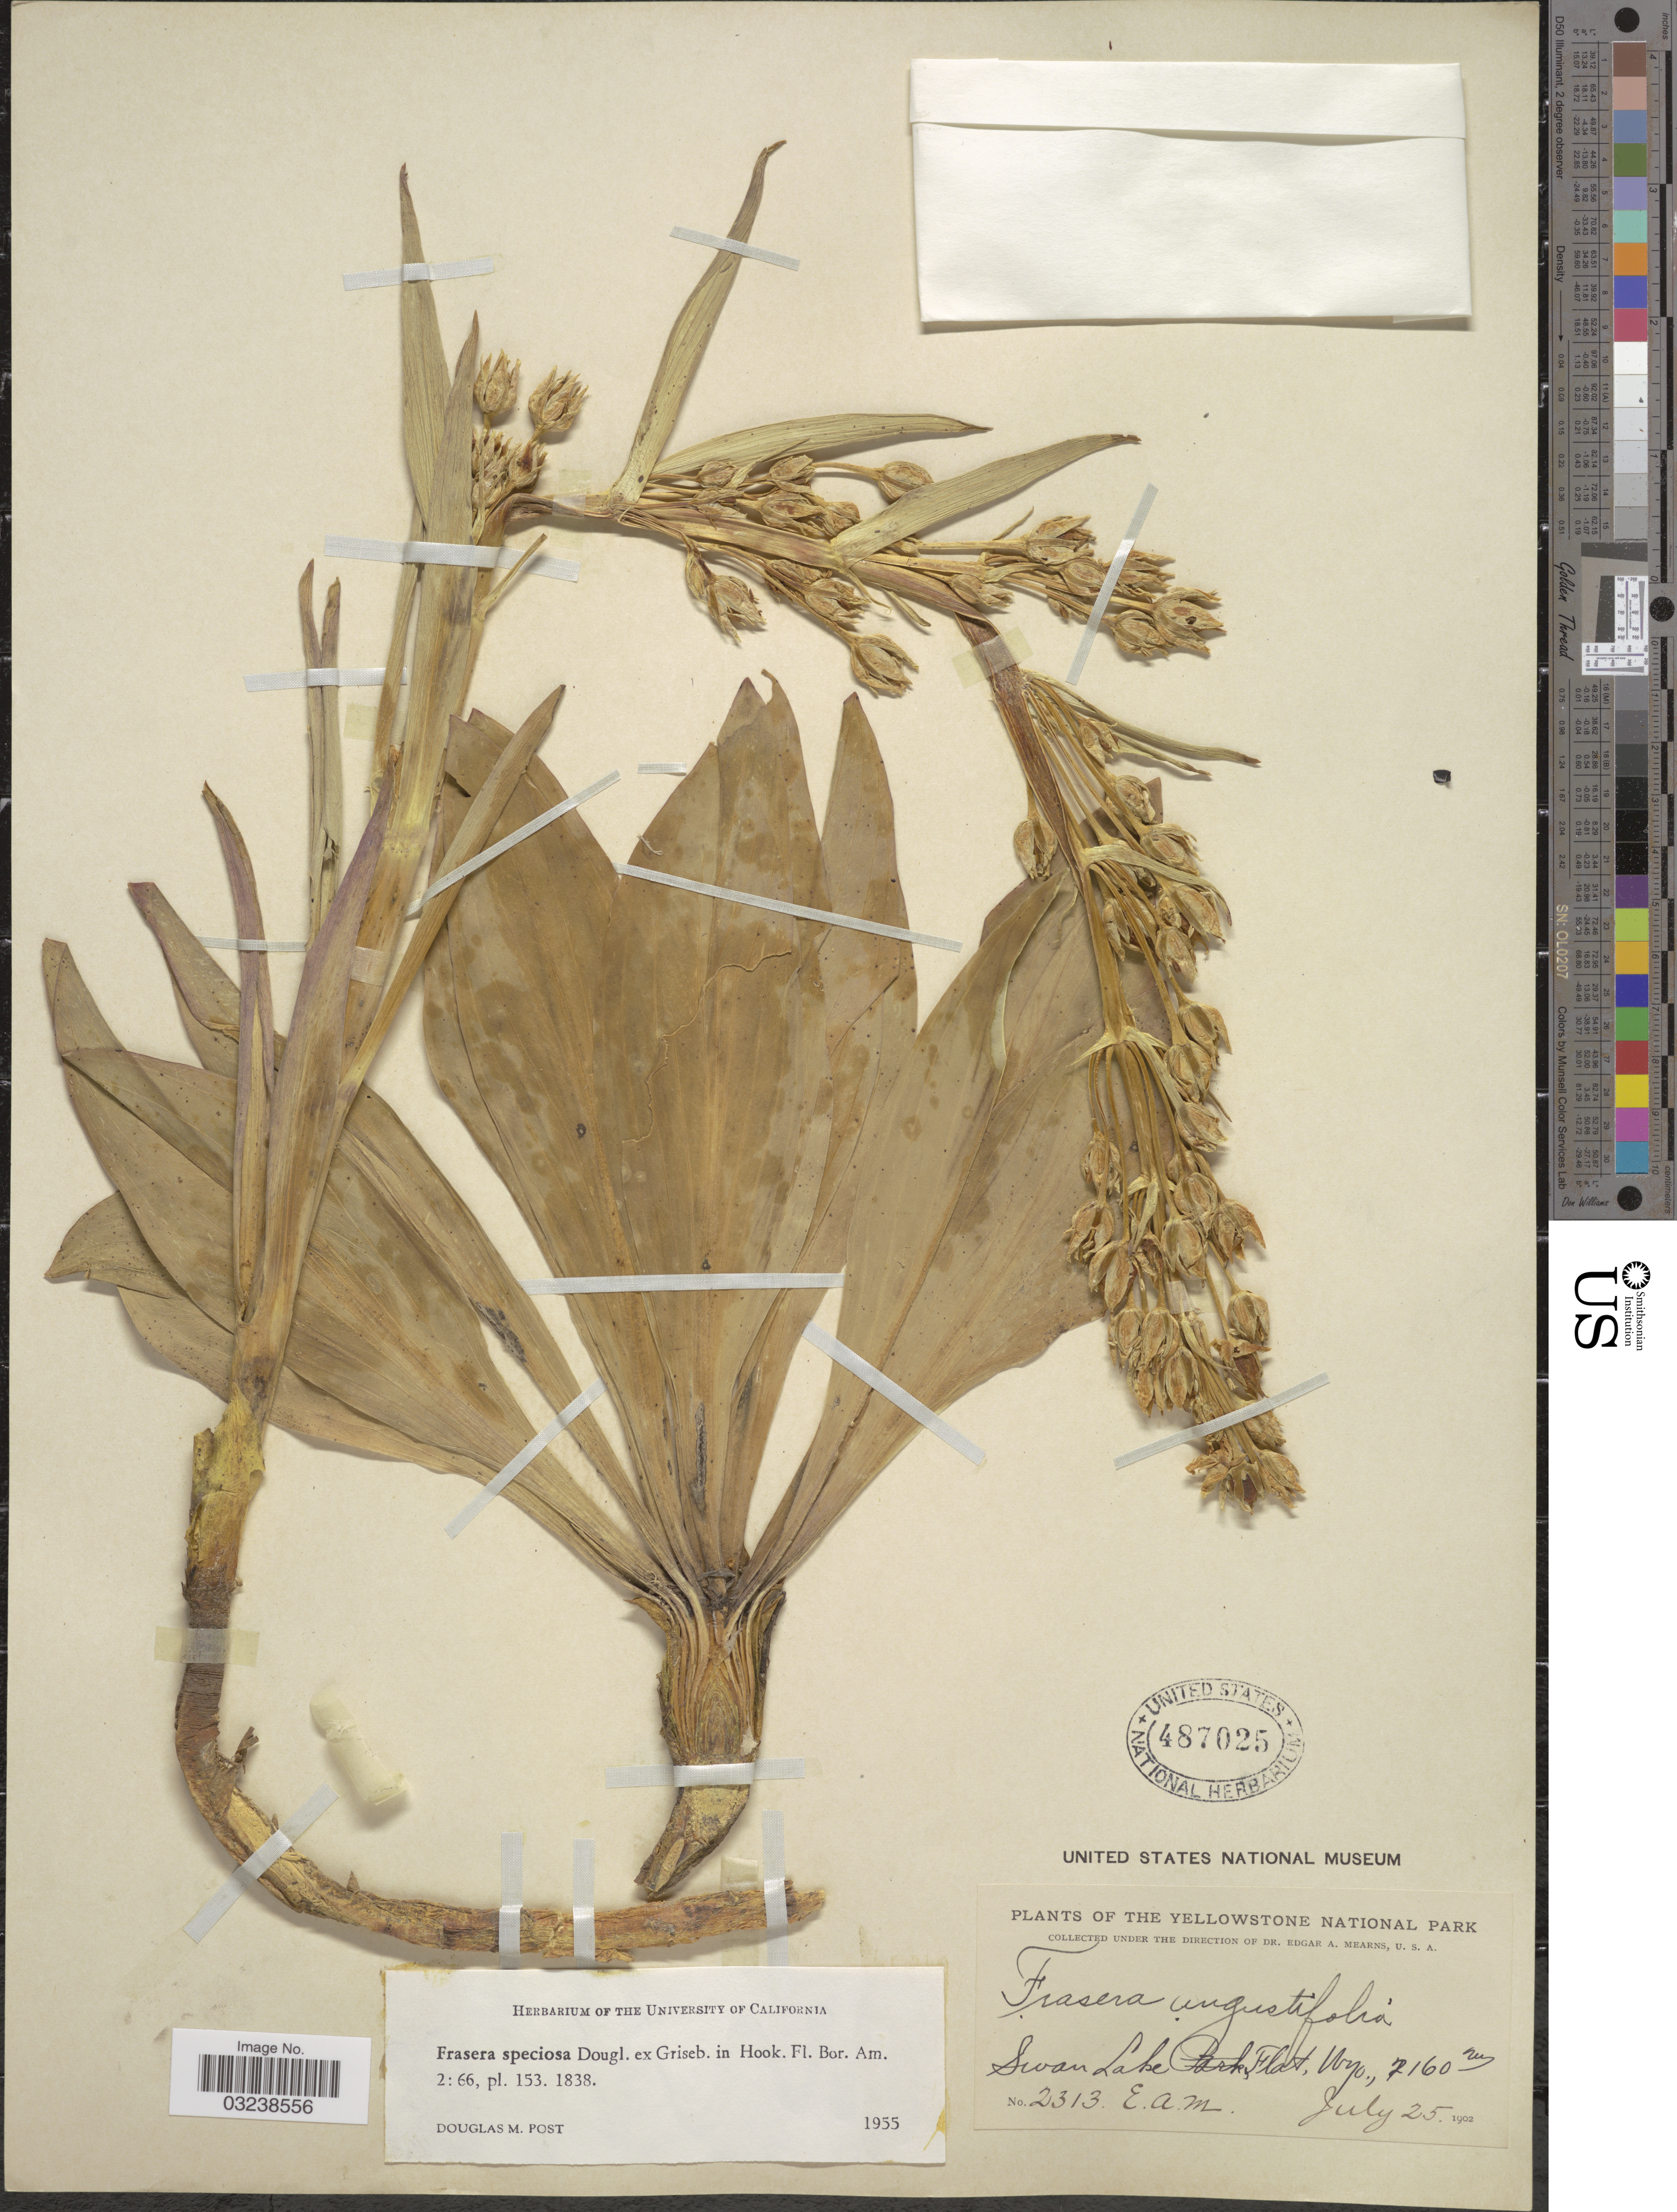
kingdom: Plantae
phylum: Tracheophyta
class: Magnoliopsida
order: Gentianales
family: Gentianaceae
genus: Swertia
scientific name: Swertia radiata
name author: (Kellogg) Kuntze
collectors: E. A. Mearns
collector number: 2313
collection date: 1902-07-25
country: United States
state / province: Wyoming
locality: Yellowstone National Park. Swan Lake, Flat.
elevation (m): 2160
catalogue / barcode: US 487025